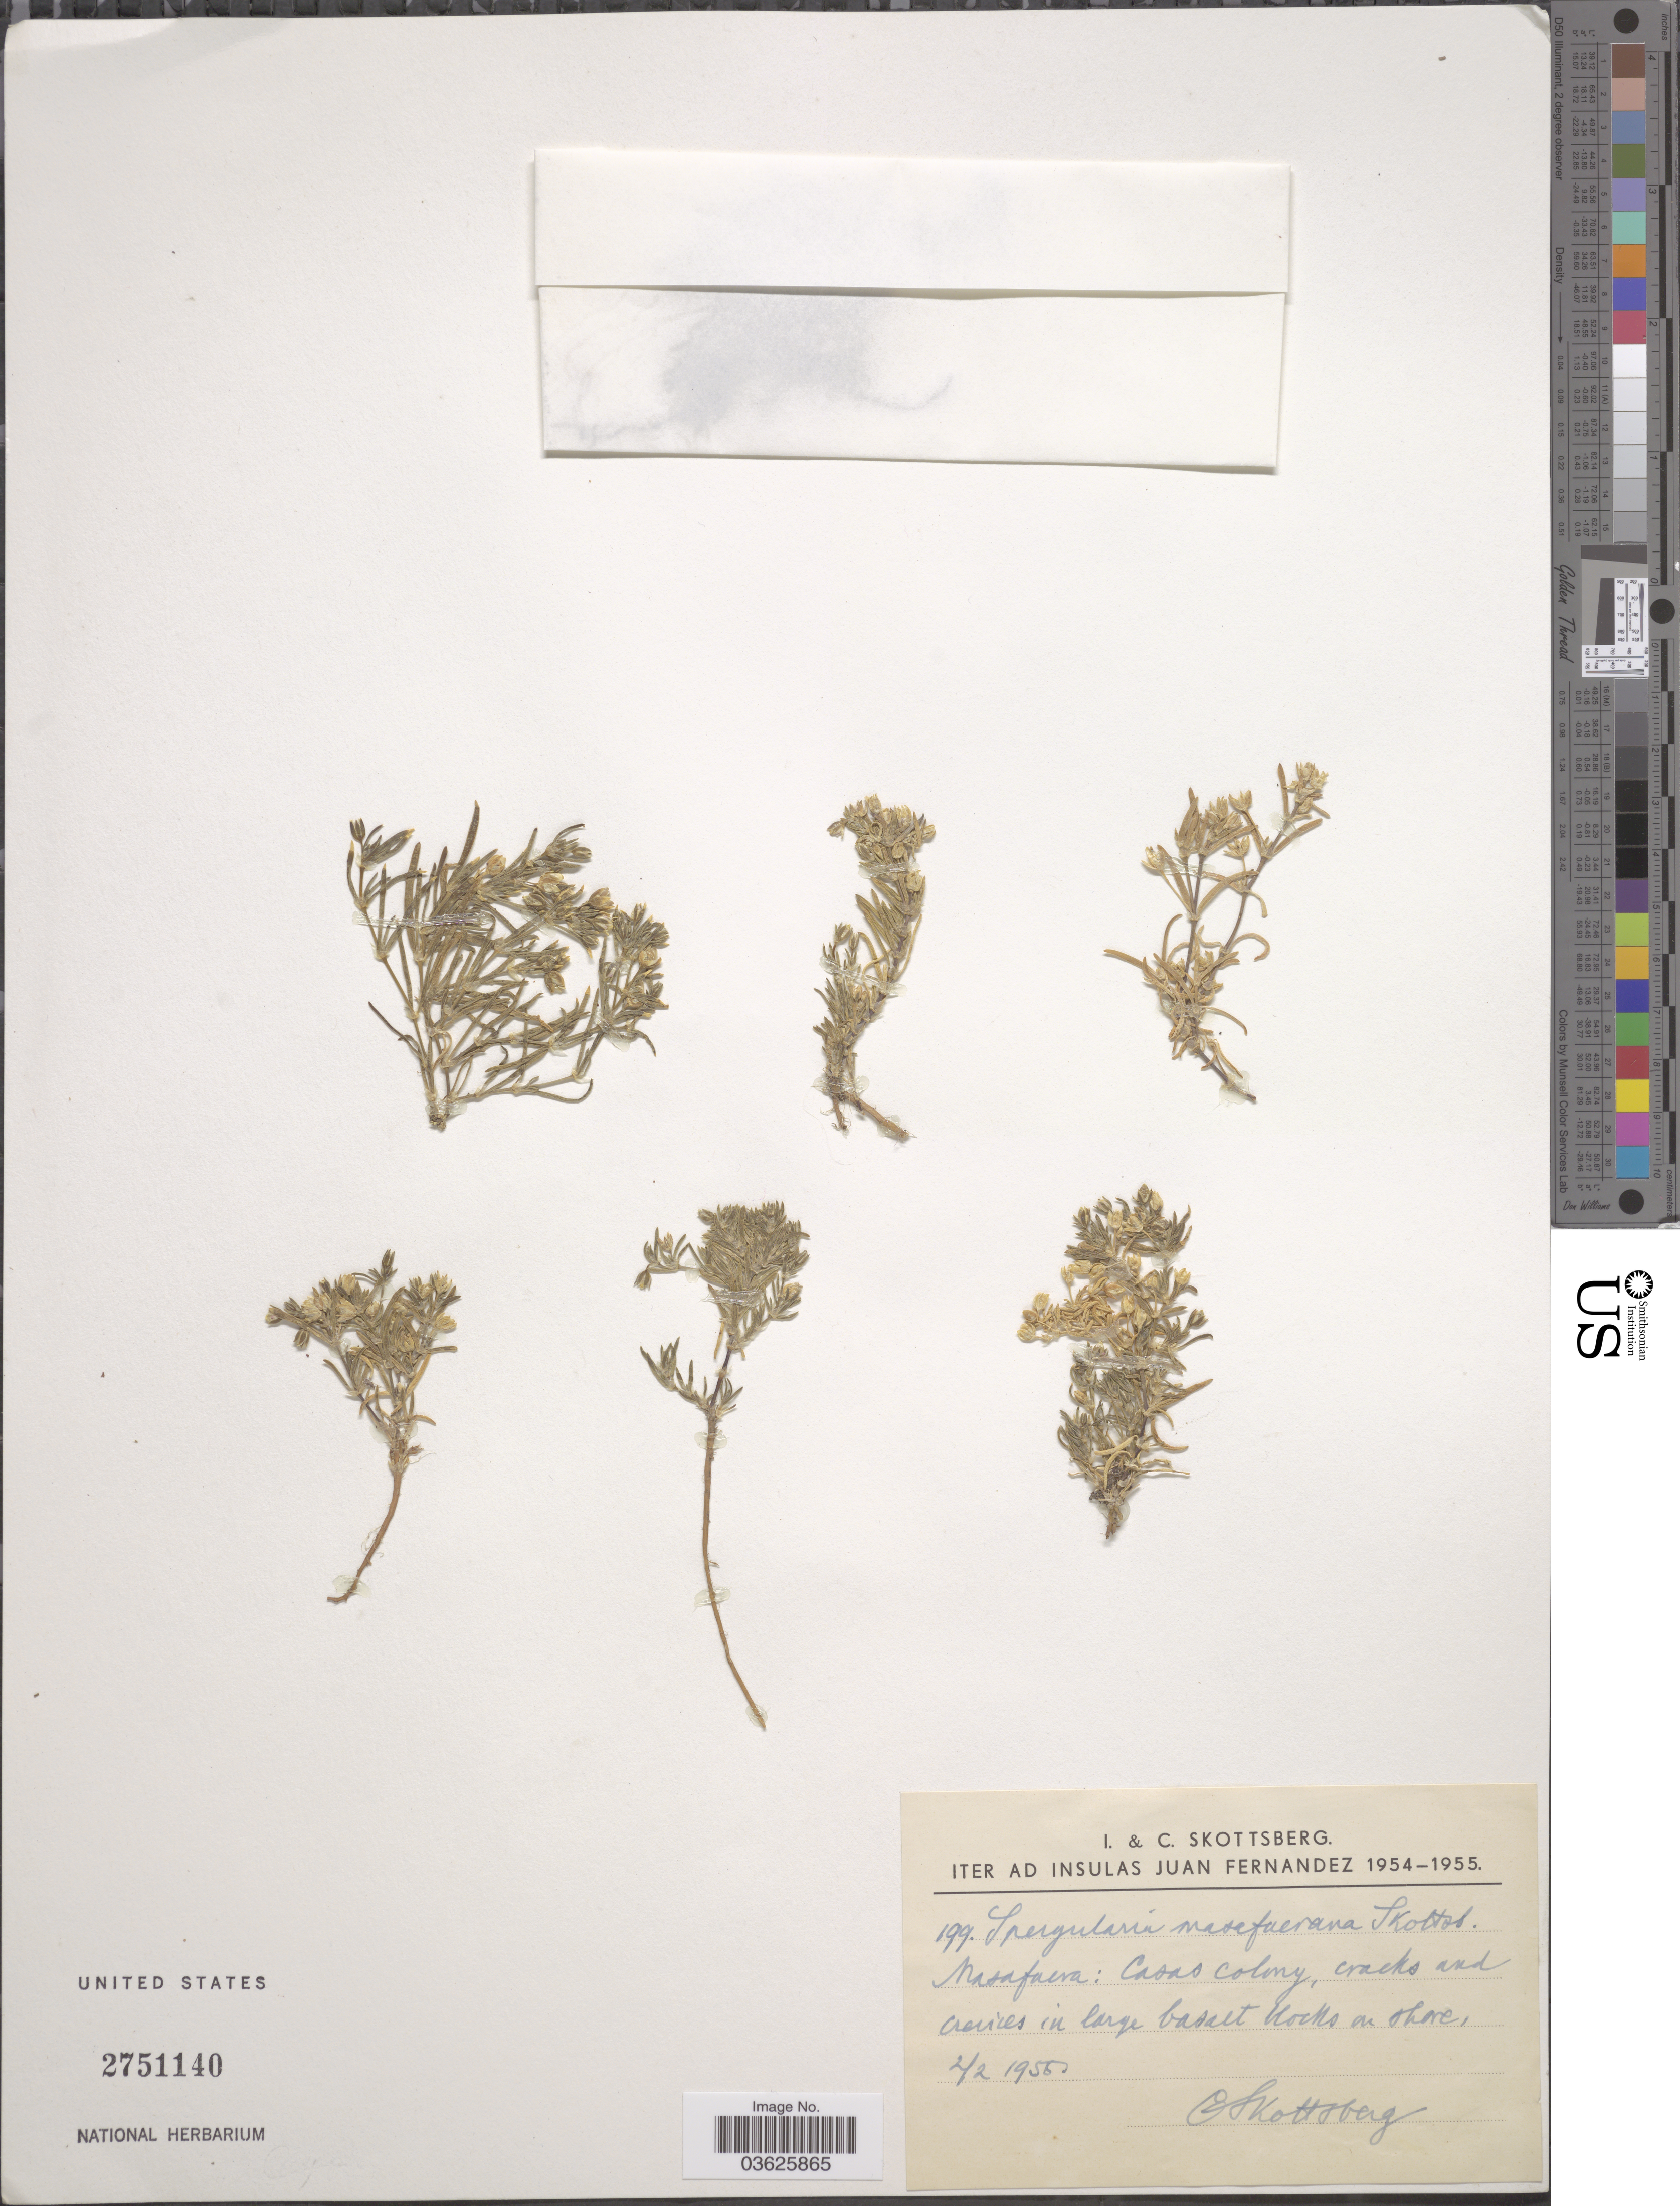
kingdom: Plantae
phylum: Tracheophyta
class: Magnoliopsida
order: Caryophyllales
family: Caryophyllaceae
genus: Spergularia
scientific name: Spergularia massafuerana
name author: Skottsb.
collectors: C. Skottsberg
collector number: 199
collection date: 1955-02-02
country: Chile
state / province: Valparaíso (V)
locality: Insulas Juan Fernandez. Masafuera: Casas Colony.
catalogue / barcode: US 2751140